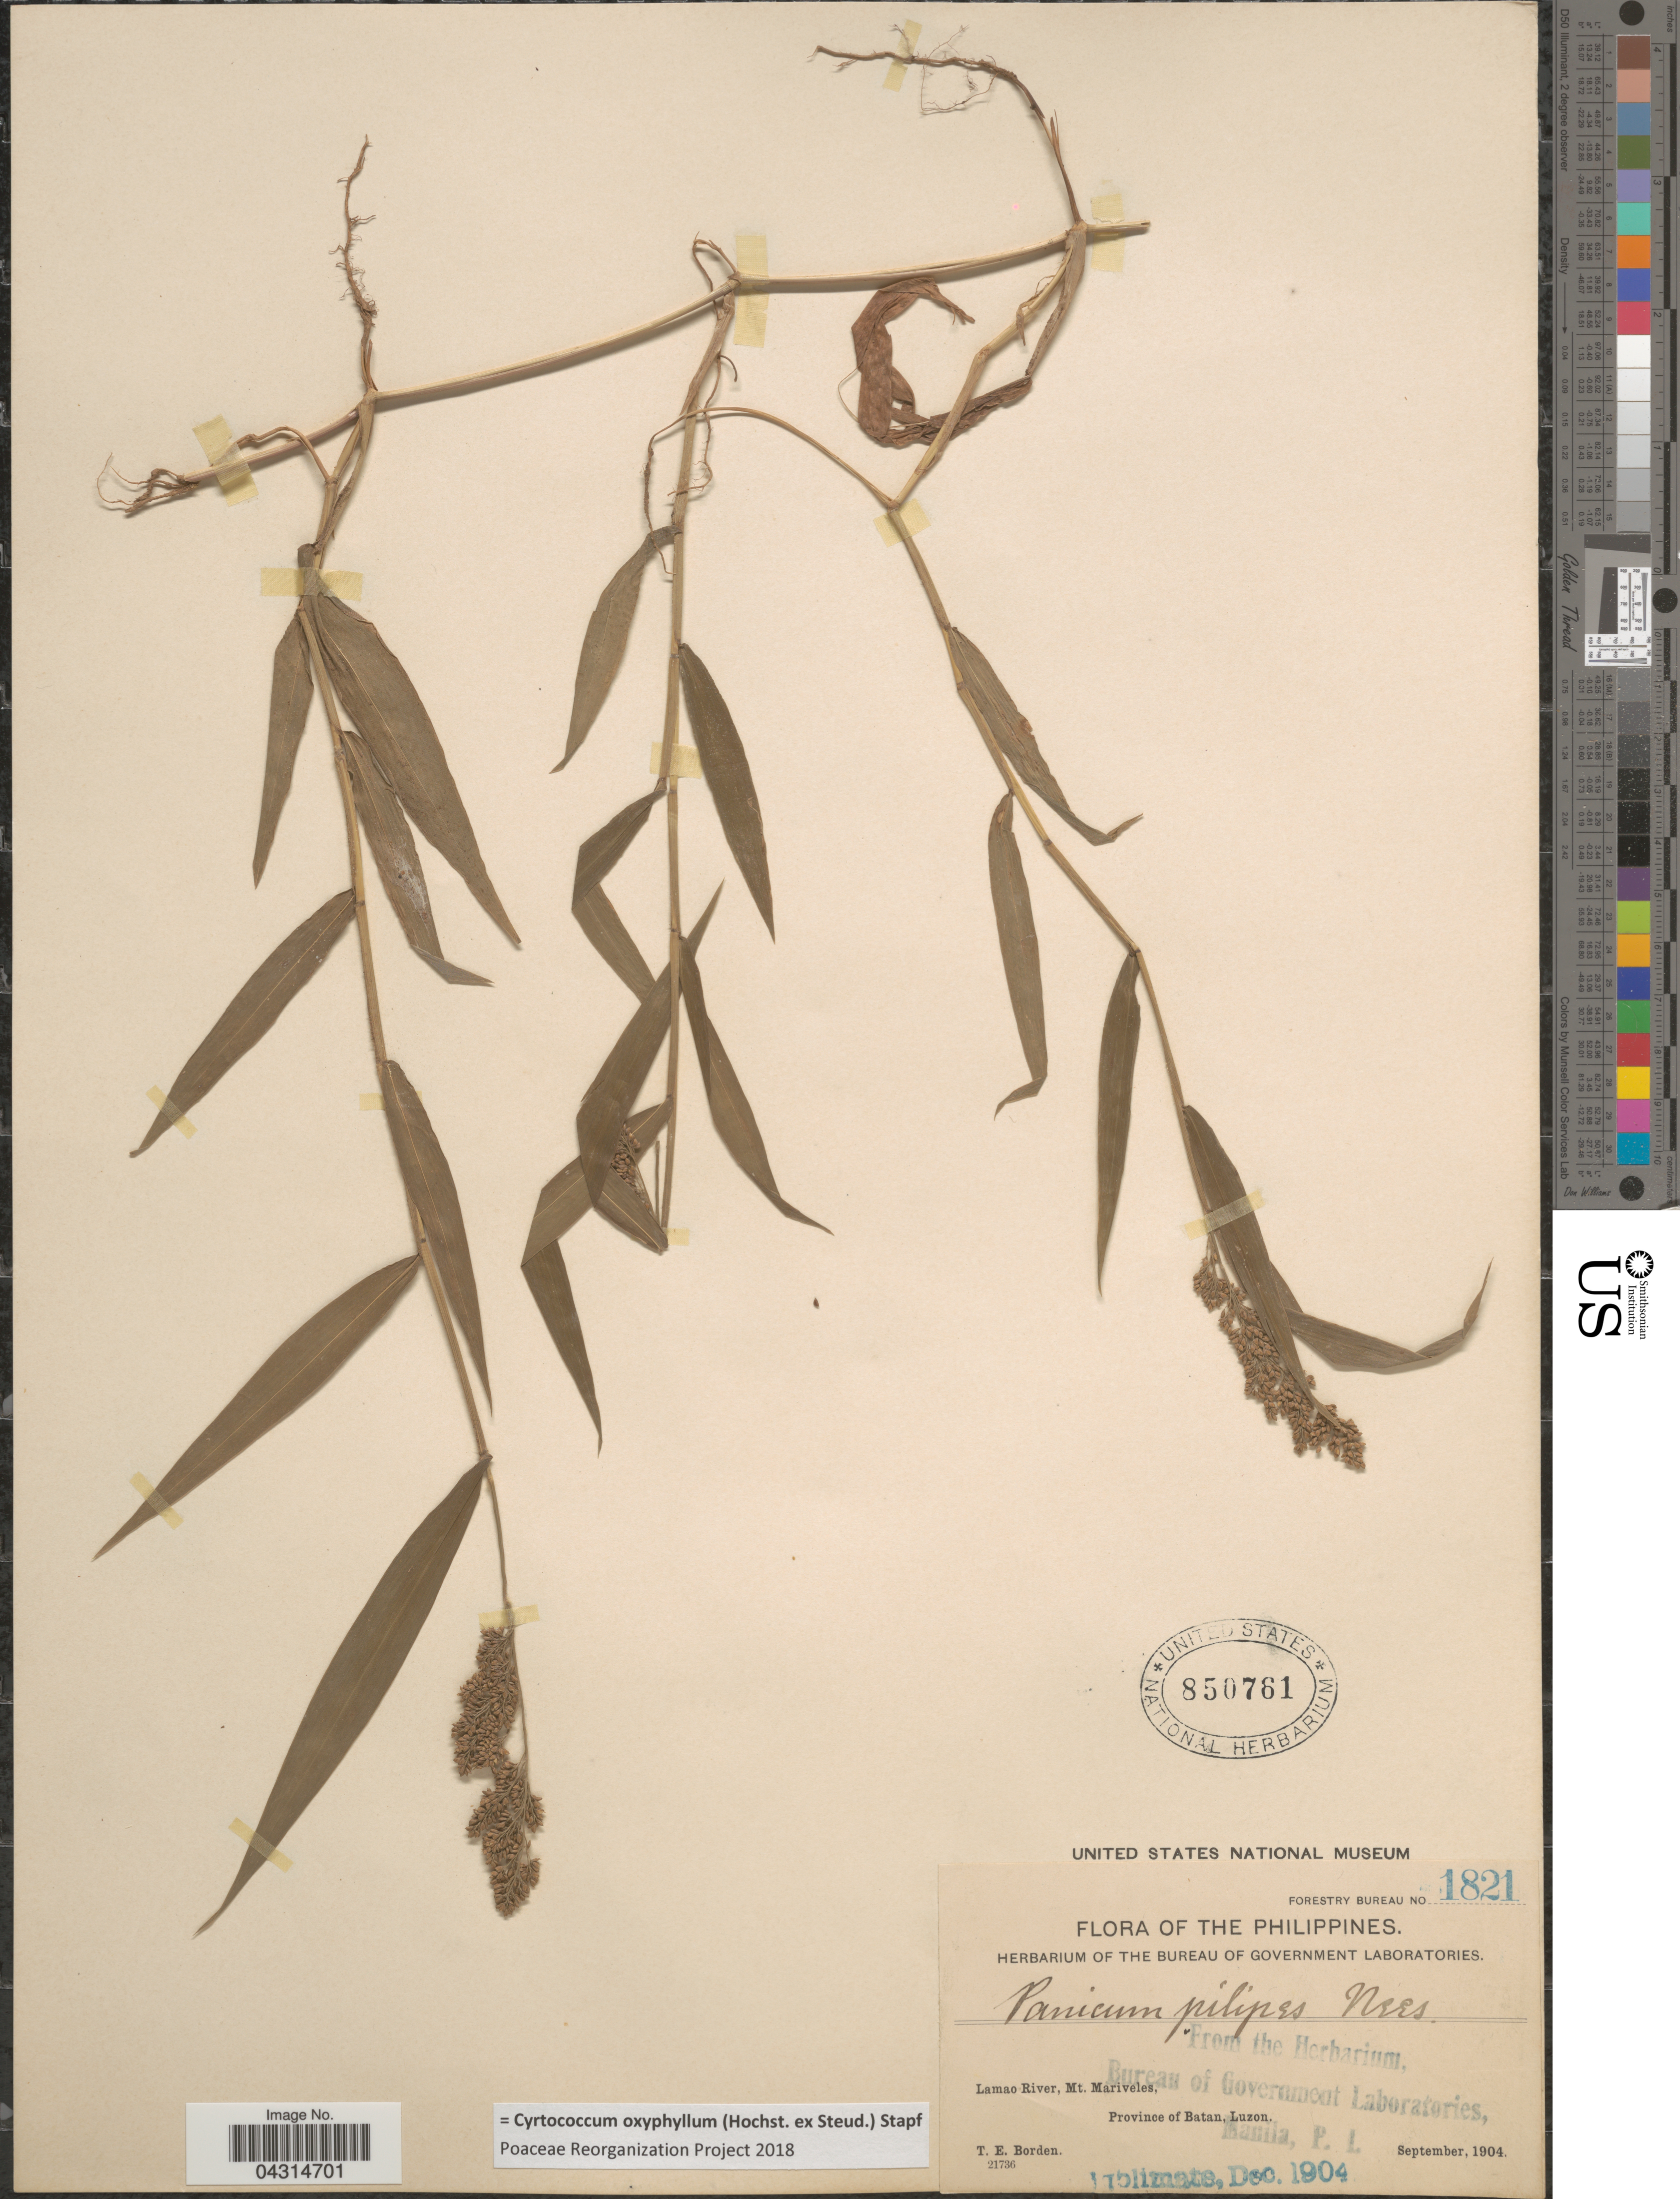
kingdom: Plantae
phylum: Tracheophyta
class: Liliopsida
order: Poales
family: Poaceae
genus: Cyrtococcum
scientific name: Cyrtococcum oxyphyllum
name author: (Steud.) Stapf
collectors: T. E. Borden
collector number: Forestry Bureau 1821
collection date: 1904-09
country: Philippines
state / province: Cagayan Valley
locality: Lamao River, Mt. Mariveles, Province of Batan, Luzon.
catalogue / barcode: US 850761